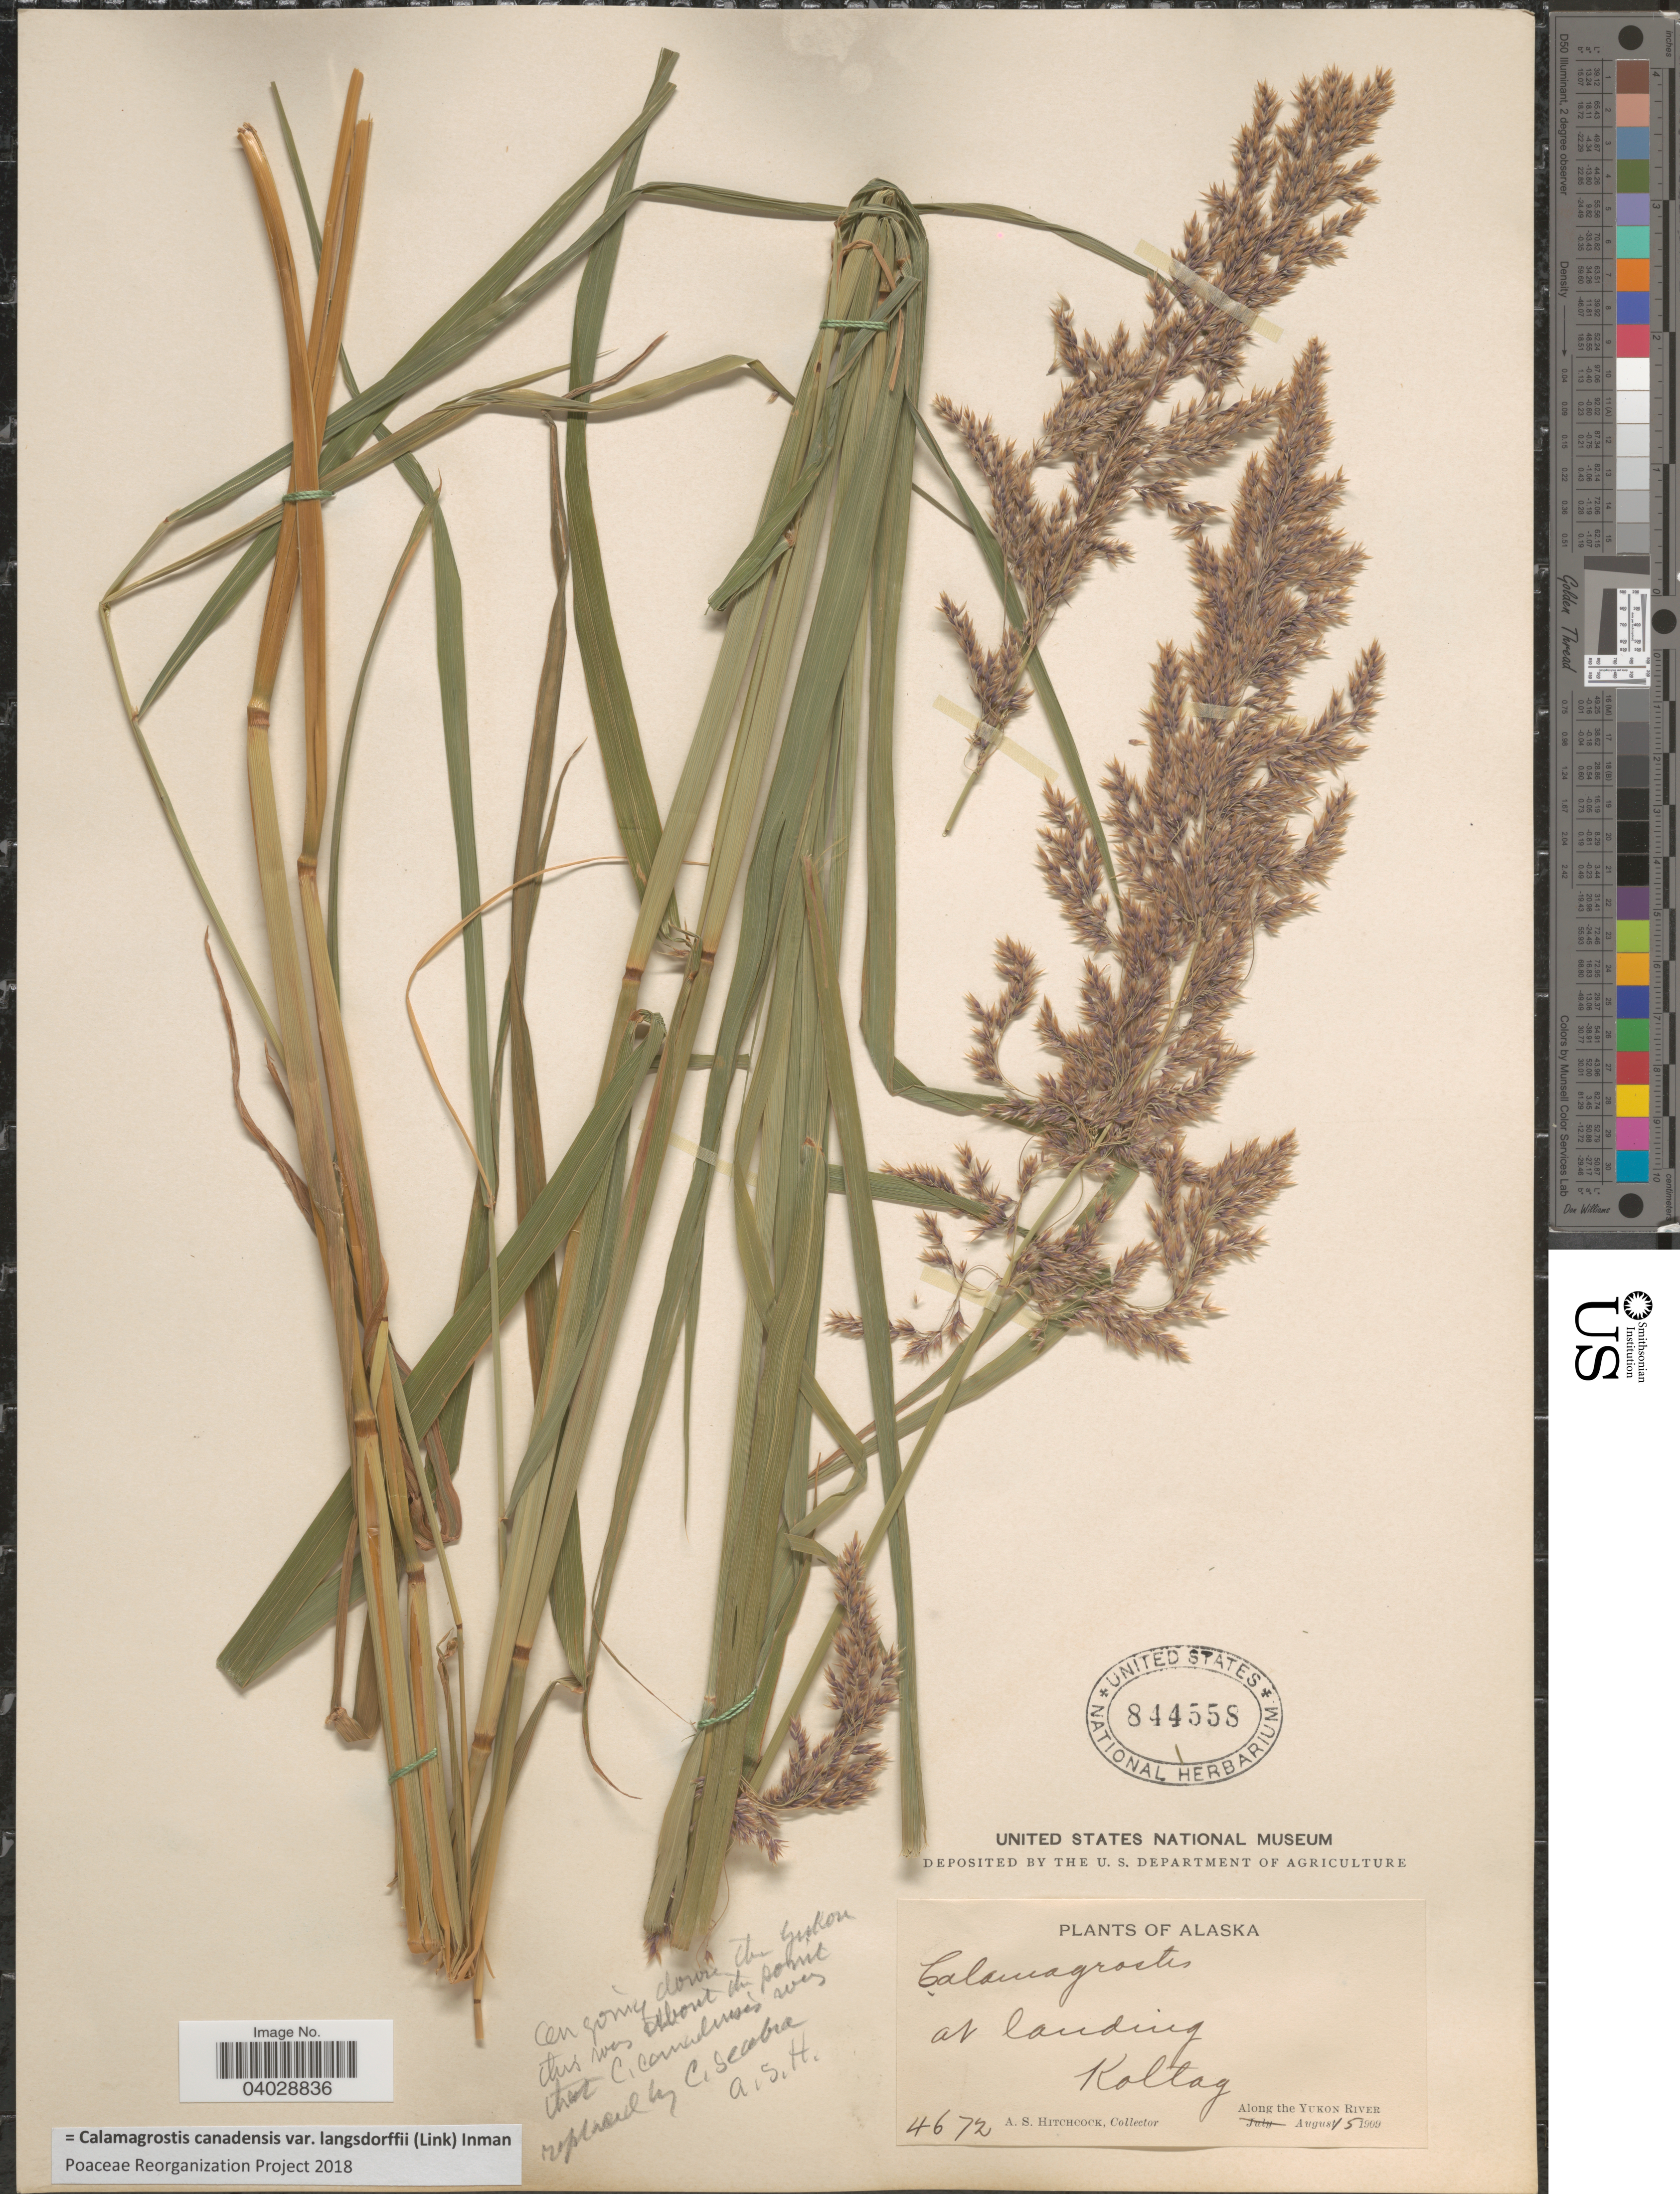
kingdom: Plantae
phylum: Tracheophyta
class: Liliopsida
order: Poales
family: Poaceae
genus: Calamagrostis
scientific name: Calamagrostis canadensis var. langsdorffii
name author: (Link) Inman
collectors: A. S. Hitchcock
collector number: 4672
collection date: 1909-08-15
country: United States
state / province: Alaska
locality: At landing, Koltag. Along the Yukon River.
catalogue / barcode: US 844558